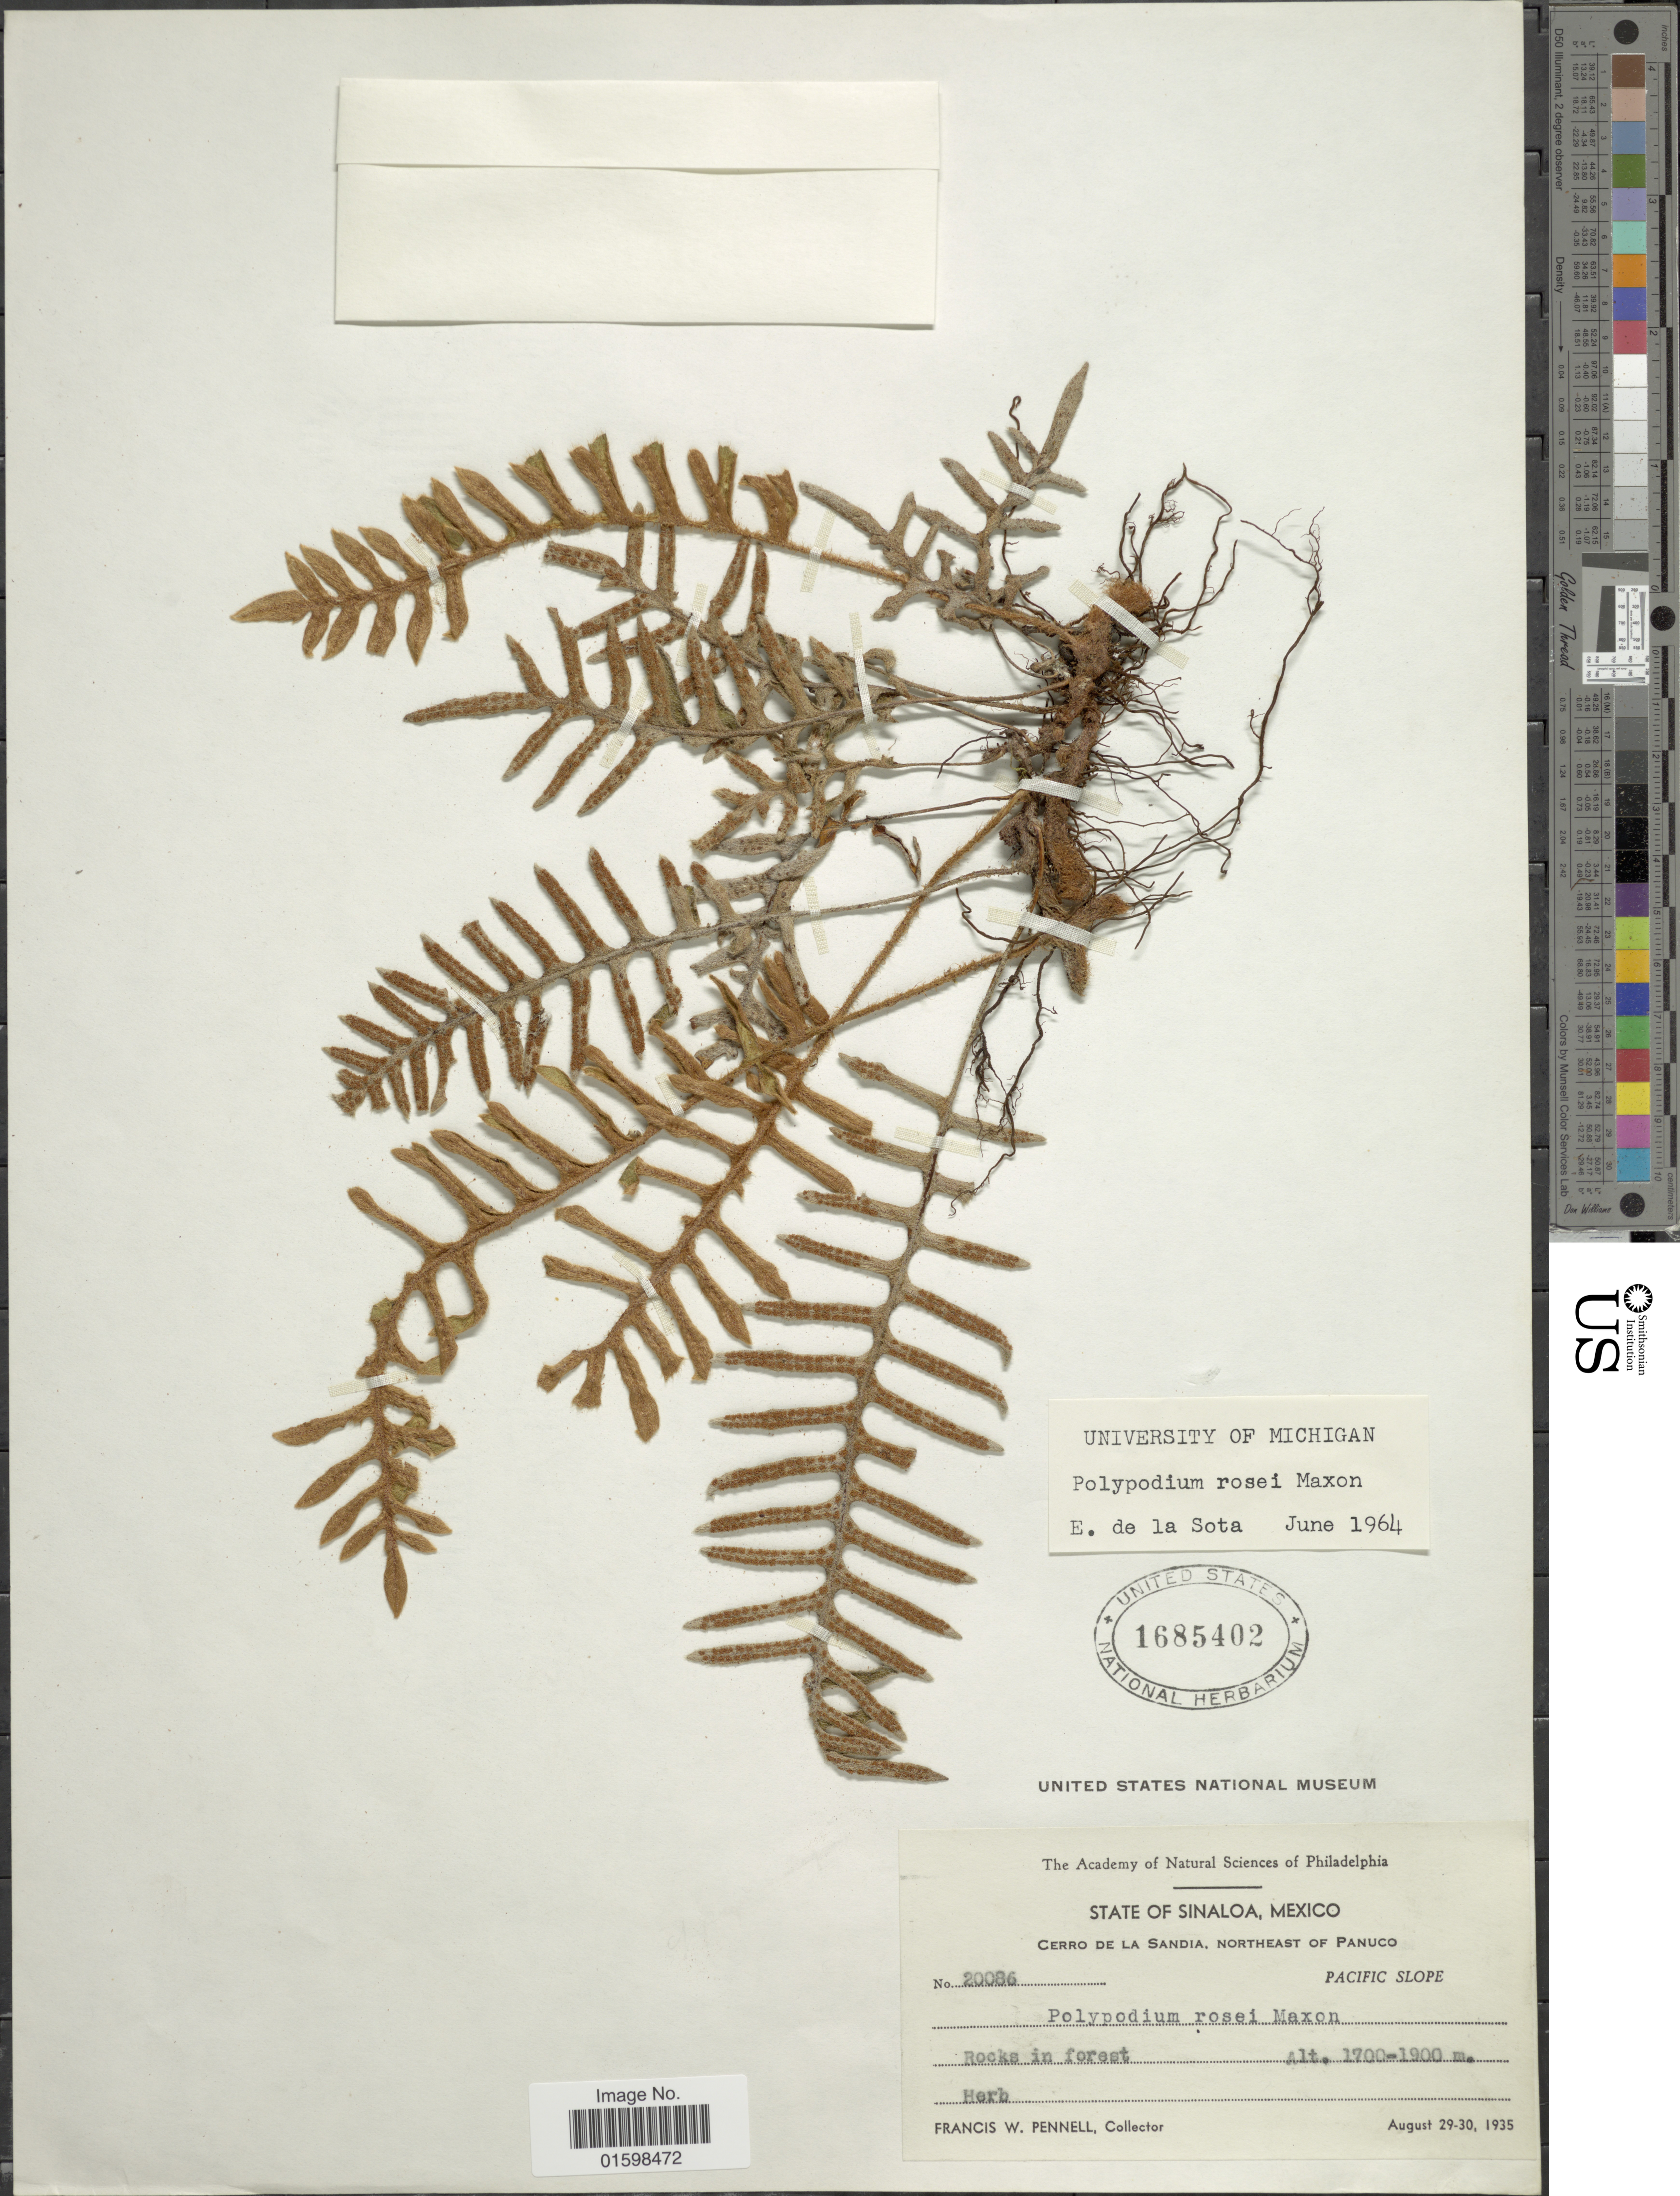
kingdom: Plantae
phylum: Tracheophyta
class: Polypodiopsida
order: Polypodiales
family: Polypodiaceae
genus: Pleopeltis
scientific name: Pleopeltis rosei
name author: (Maxon) A.R. Sm. & Tejero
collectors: F. W. Pennell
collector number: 20086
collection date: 1935-08-29/1935-08-30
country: Mexico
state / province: Sinaloa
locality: Cerro de La Sandia, Northeast of Panuco, Pacific Slope, rocks in forest Herb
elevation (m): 1700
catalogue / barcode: US 1685402